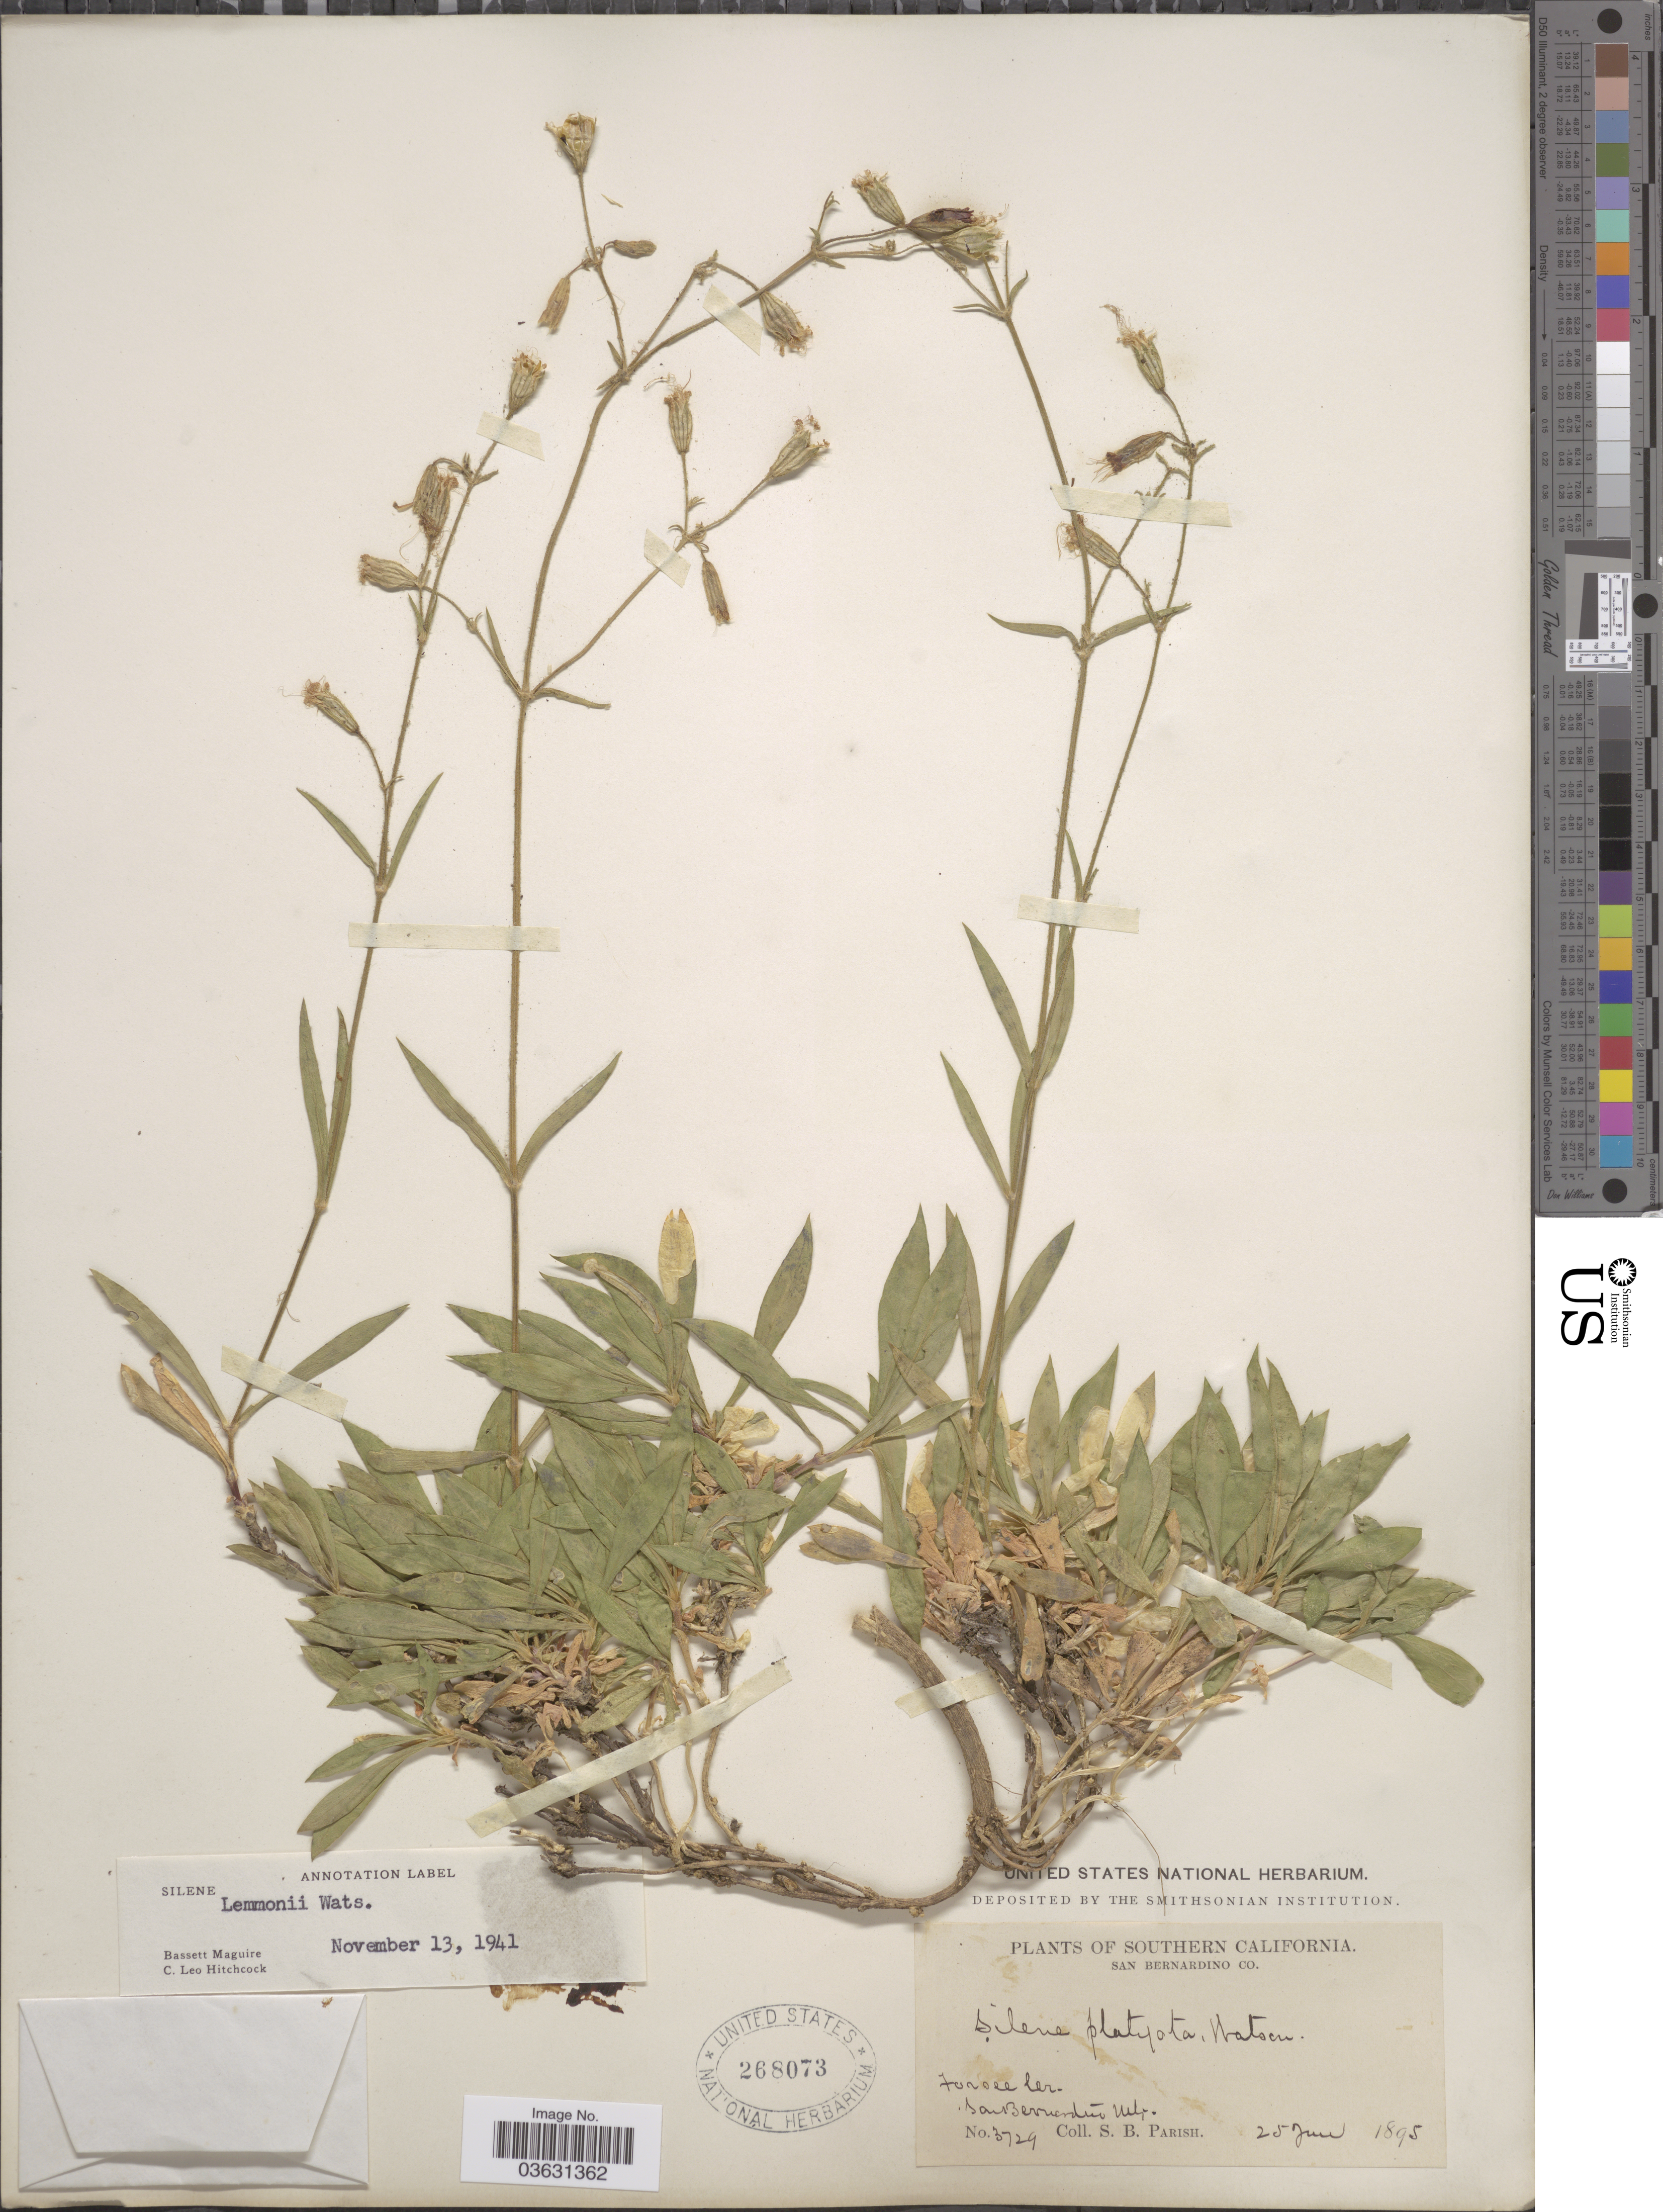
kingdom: Plantae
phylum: Tracheophyta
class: Magnoliopsida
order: Caryophyllales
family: Caryophyllaceae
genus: Silene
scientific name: Silene lemmonii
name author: S. Watson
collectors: S. B. Parish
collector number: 3729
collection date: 1895-06-25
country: United States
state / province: California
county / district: San Bernardino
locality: Southern California. San Bernardino Co. San Bernardino Mts.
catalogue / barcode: US 268073